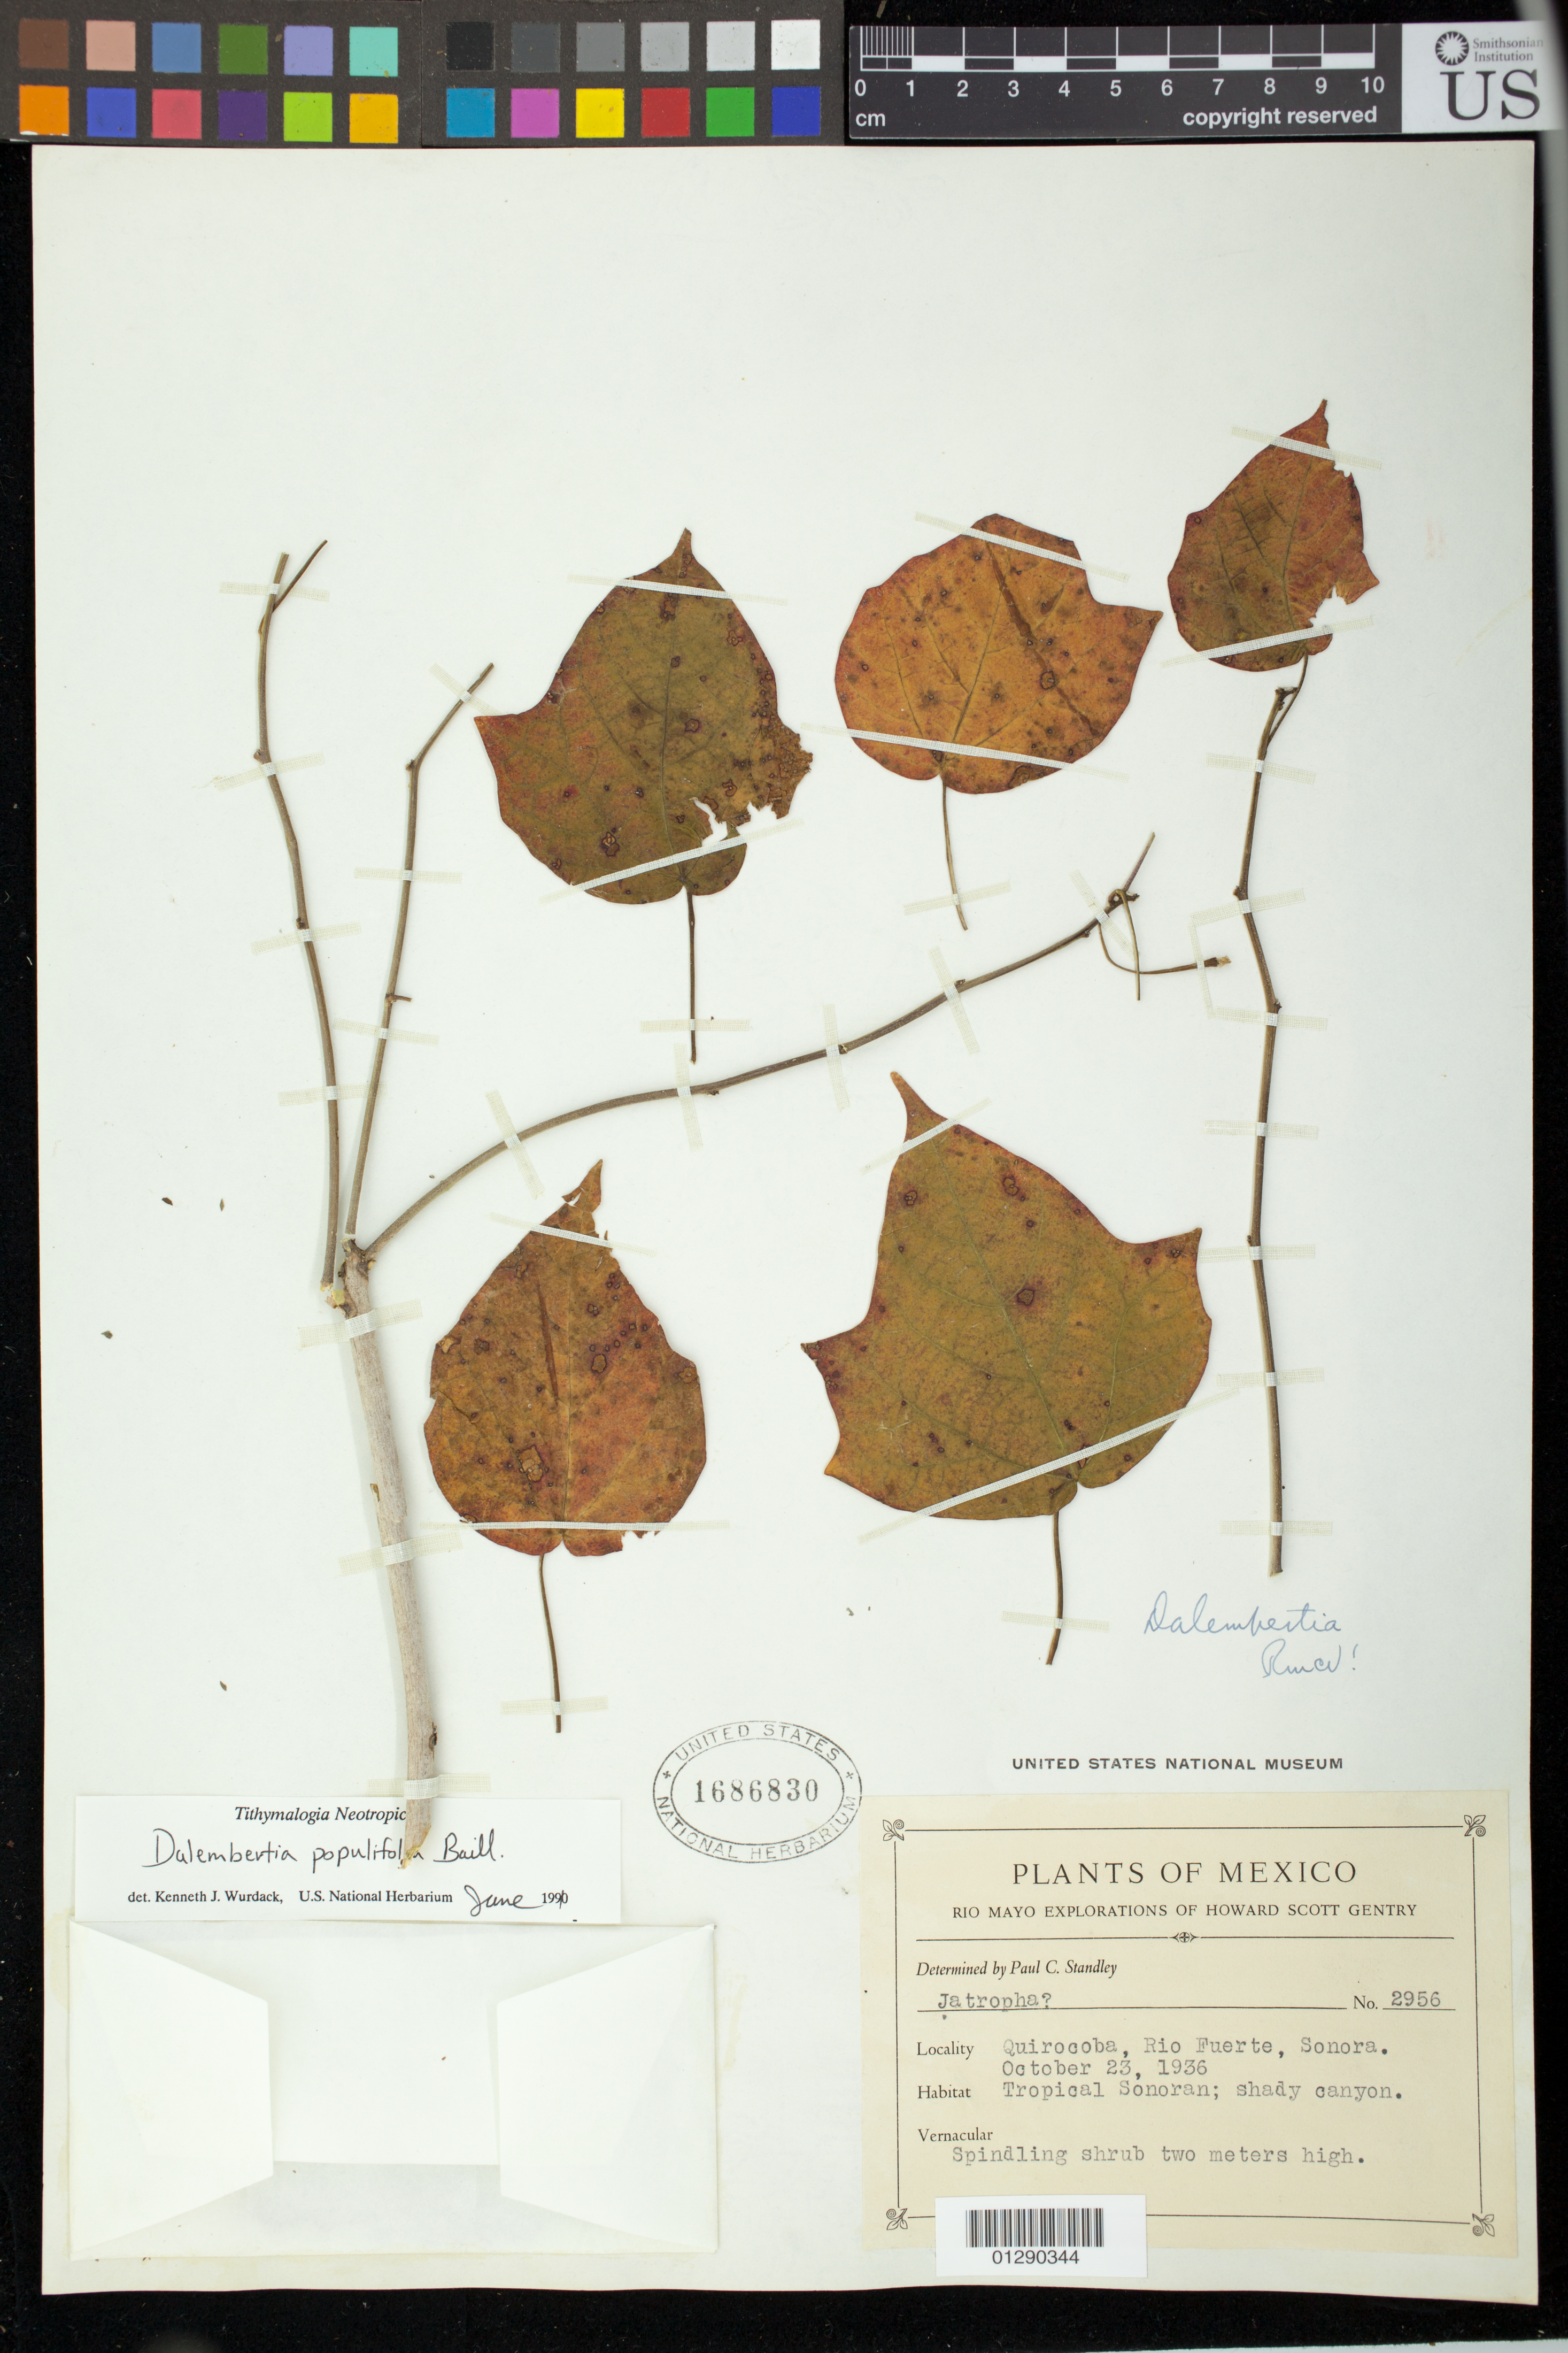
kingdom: Plantae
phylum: Tracheophyta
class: Magnoliopsida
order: Malpighiales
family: Euphorbiaceae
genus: Dalembertia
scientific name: Dalembertia platanoides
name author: Baill.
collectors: H. S. Gentry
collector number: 2956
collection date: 1936-10-23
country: Mexico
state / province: Sonora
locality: Quirocoba, Rio Fuerte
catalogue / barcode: US 1686830